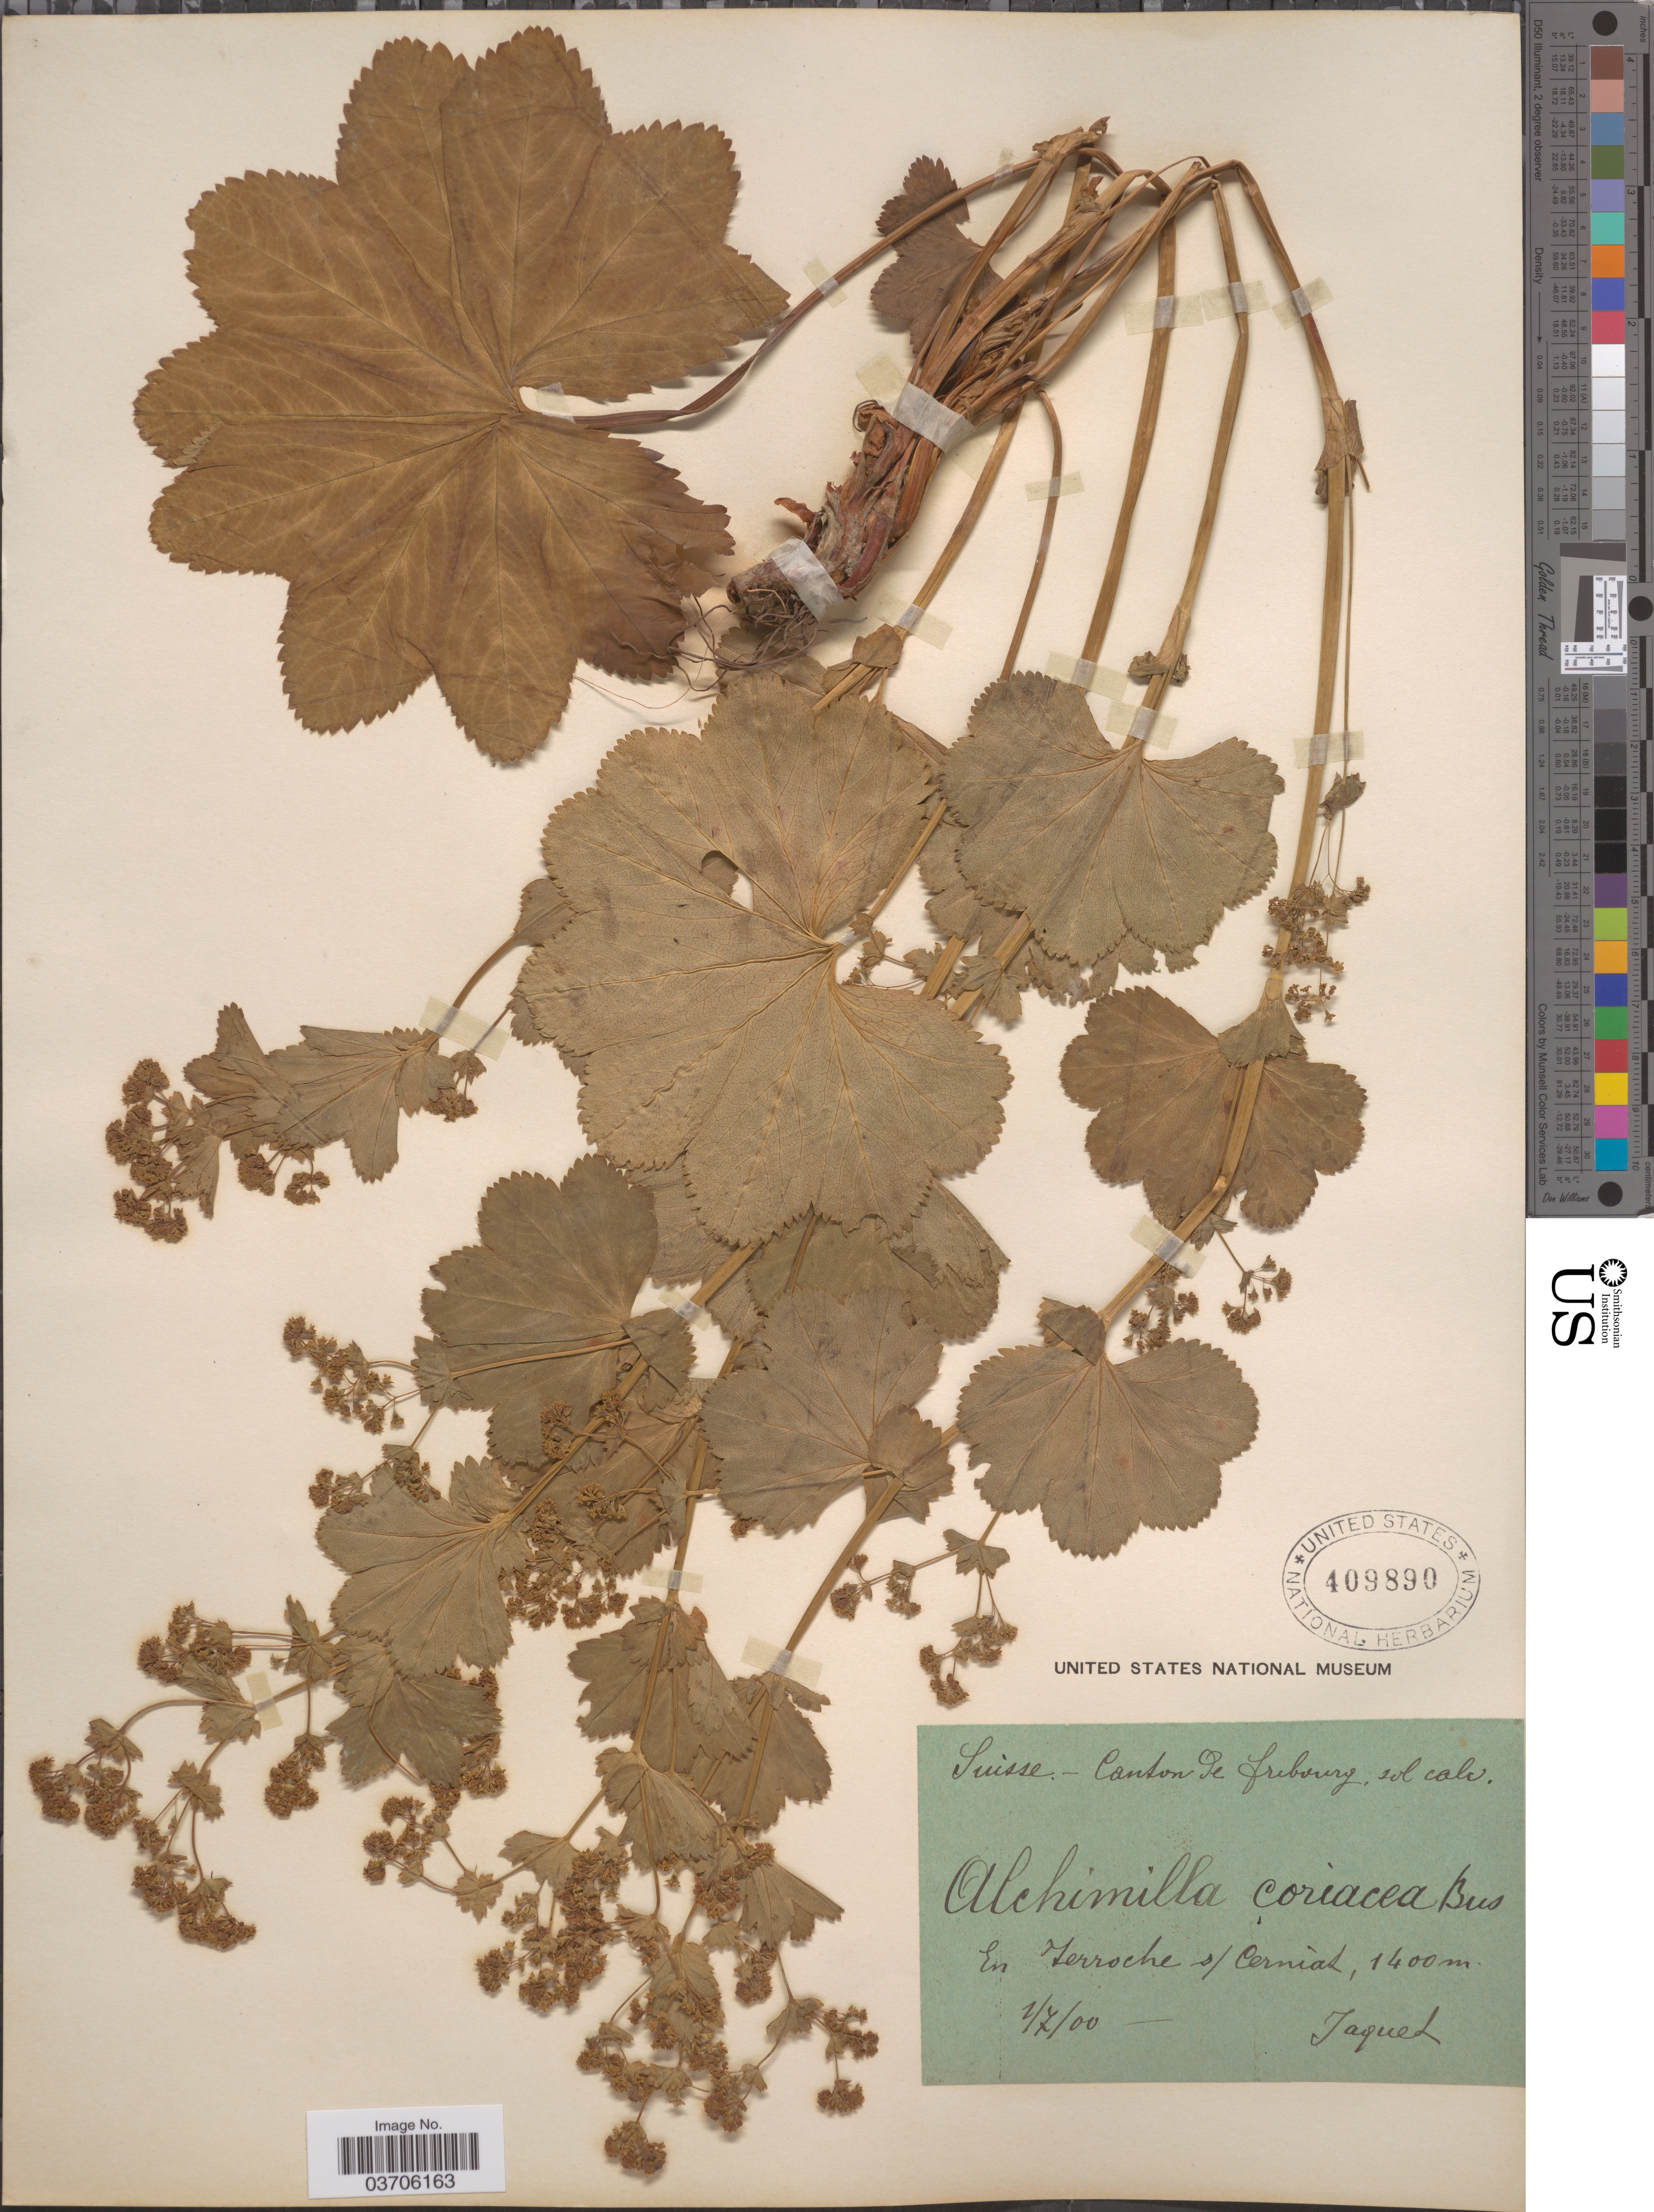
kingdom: Plantae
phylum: Tracheophyta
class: Magnoliopsida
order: Rosales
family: Rosaceae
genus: Alchemilla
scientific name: Alchemilla coriacea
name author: Buser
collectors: -. Jaquet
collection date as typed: Transcribed d/m/y: 2/7/0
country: Switzerland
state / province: Fribourg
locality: Suisse - Canton de fribourg, sol calc. En Terroche s/ Cerniat.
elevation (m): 1400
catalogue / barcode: US 409890